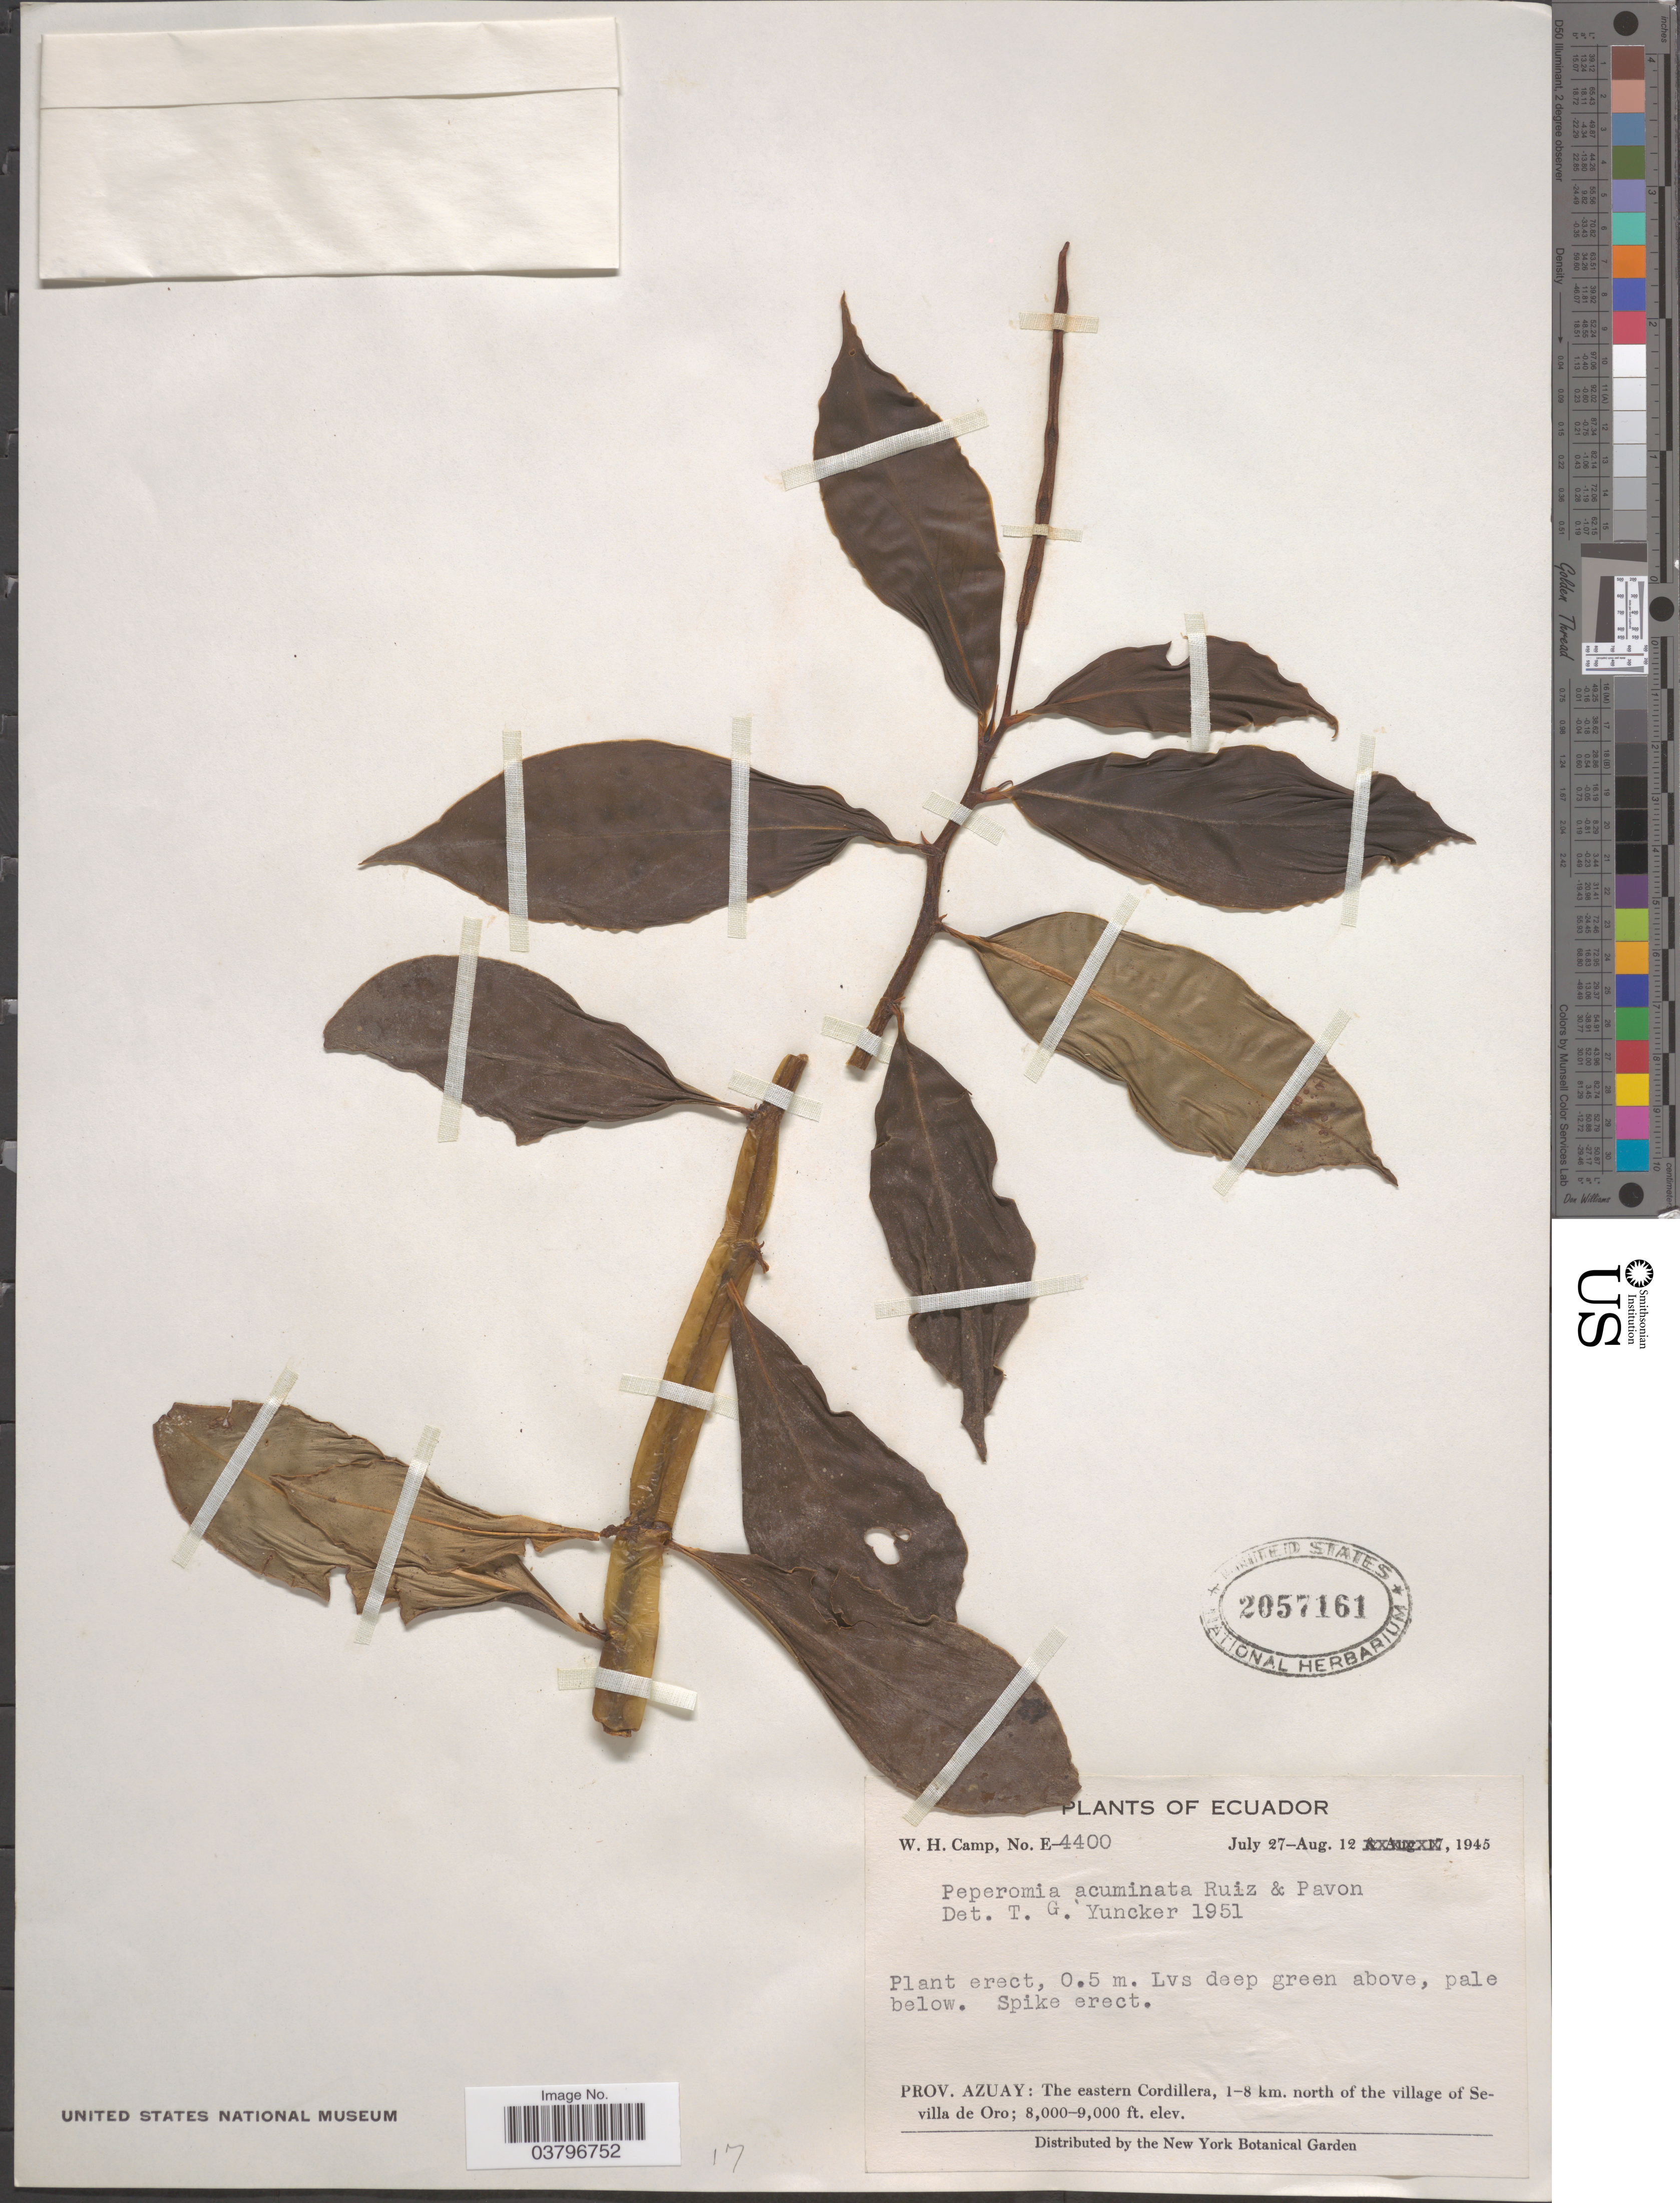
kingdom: Plantae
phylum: Tracheophyta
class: Magnoliopsida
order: Piperales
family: Piperaceae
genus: Peperomia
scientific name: Peperomia acuminata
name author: Ruiz & Pav.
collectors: W. H. Camp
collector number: E-4400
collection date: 1945-07-27/1945-08-12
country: Ecuador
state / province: Azuay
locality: The eastern Cordillera, 1-8 km. north of the village of Sevilla de Oro.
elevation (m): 2438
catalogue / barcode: US 2057161